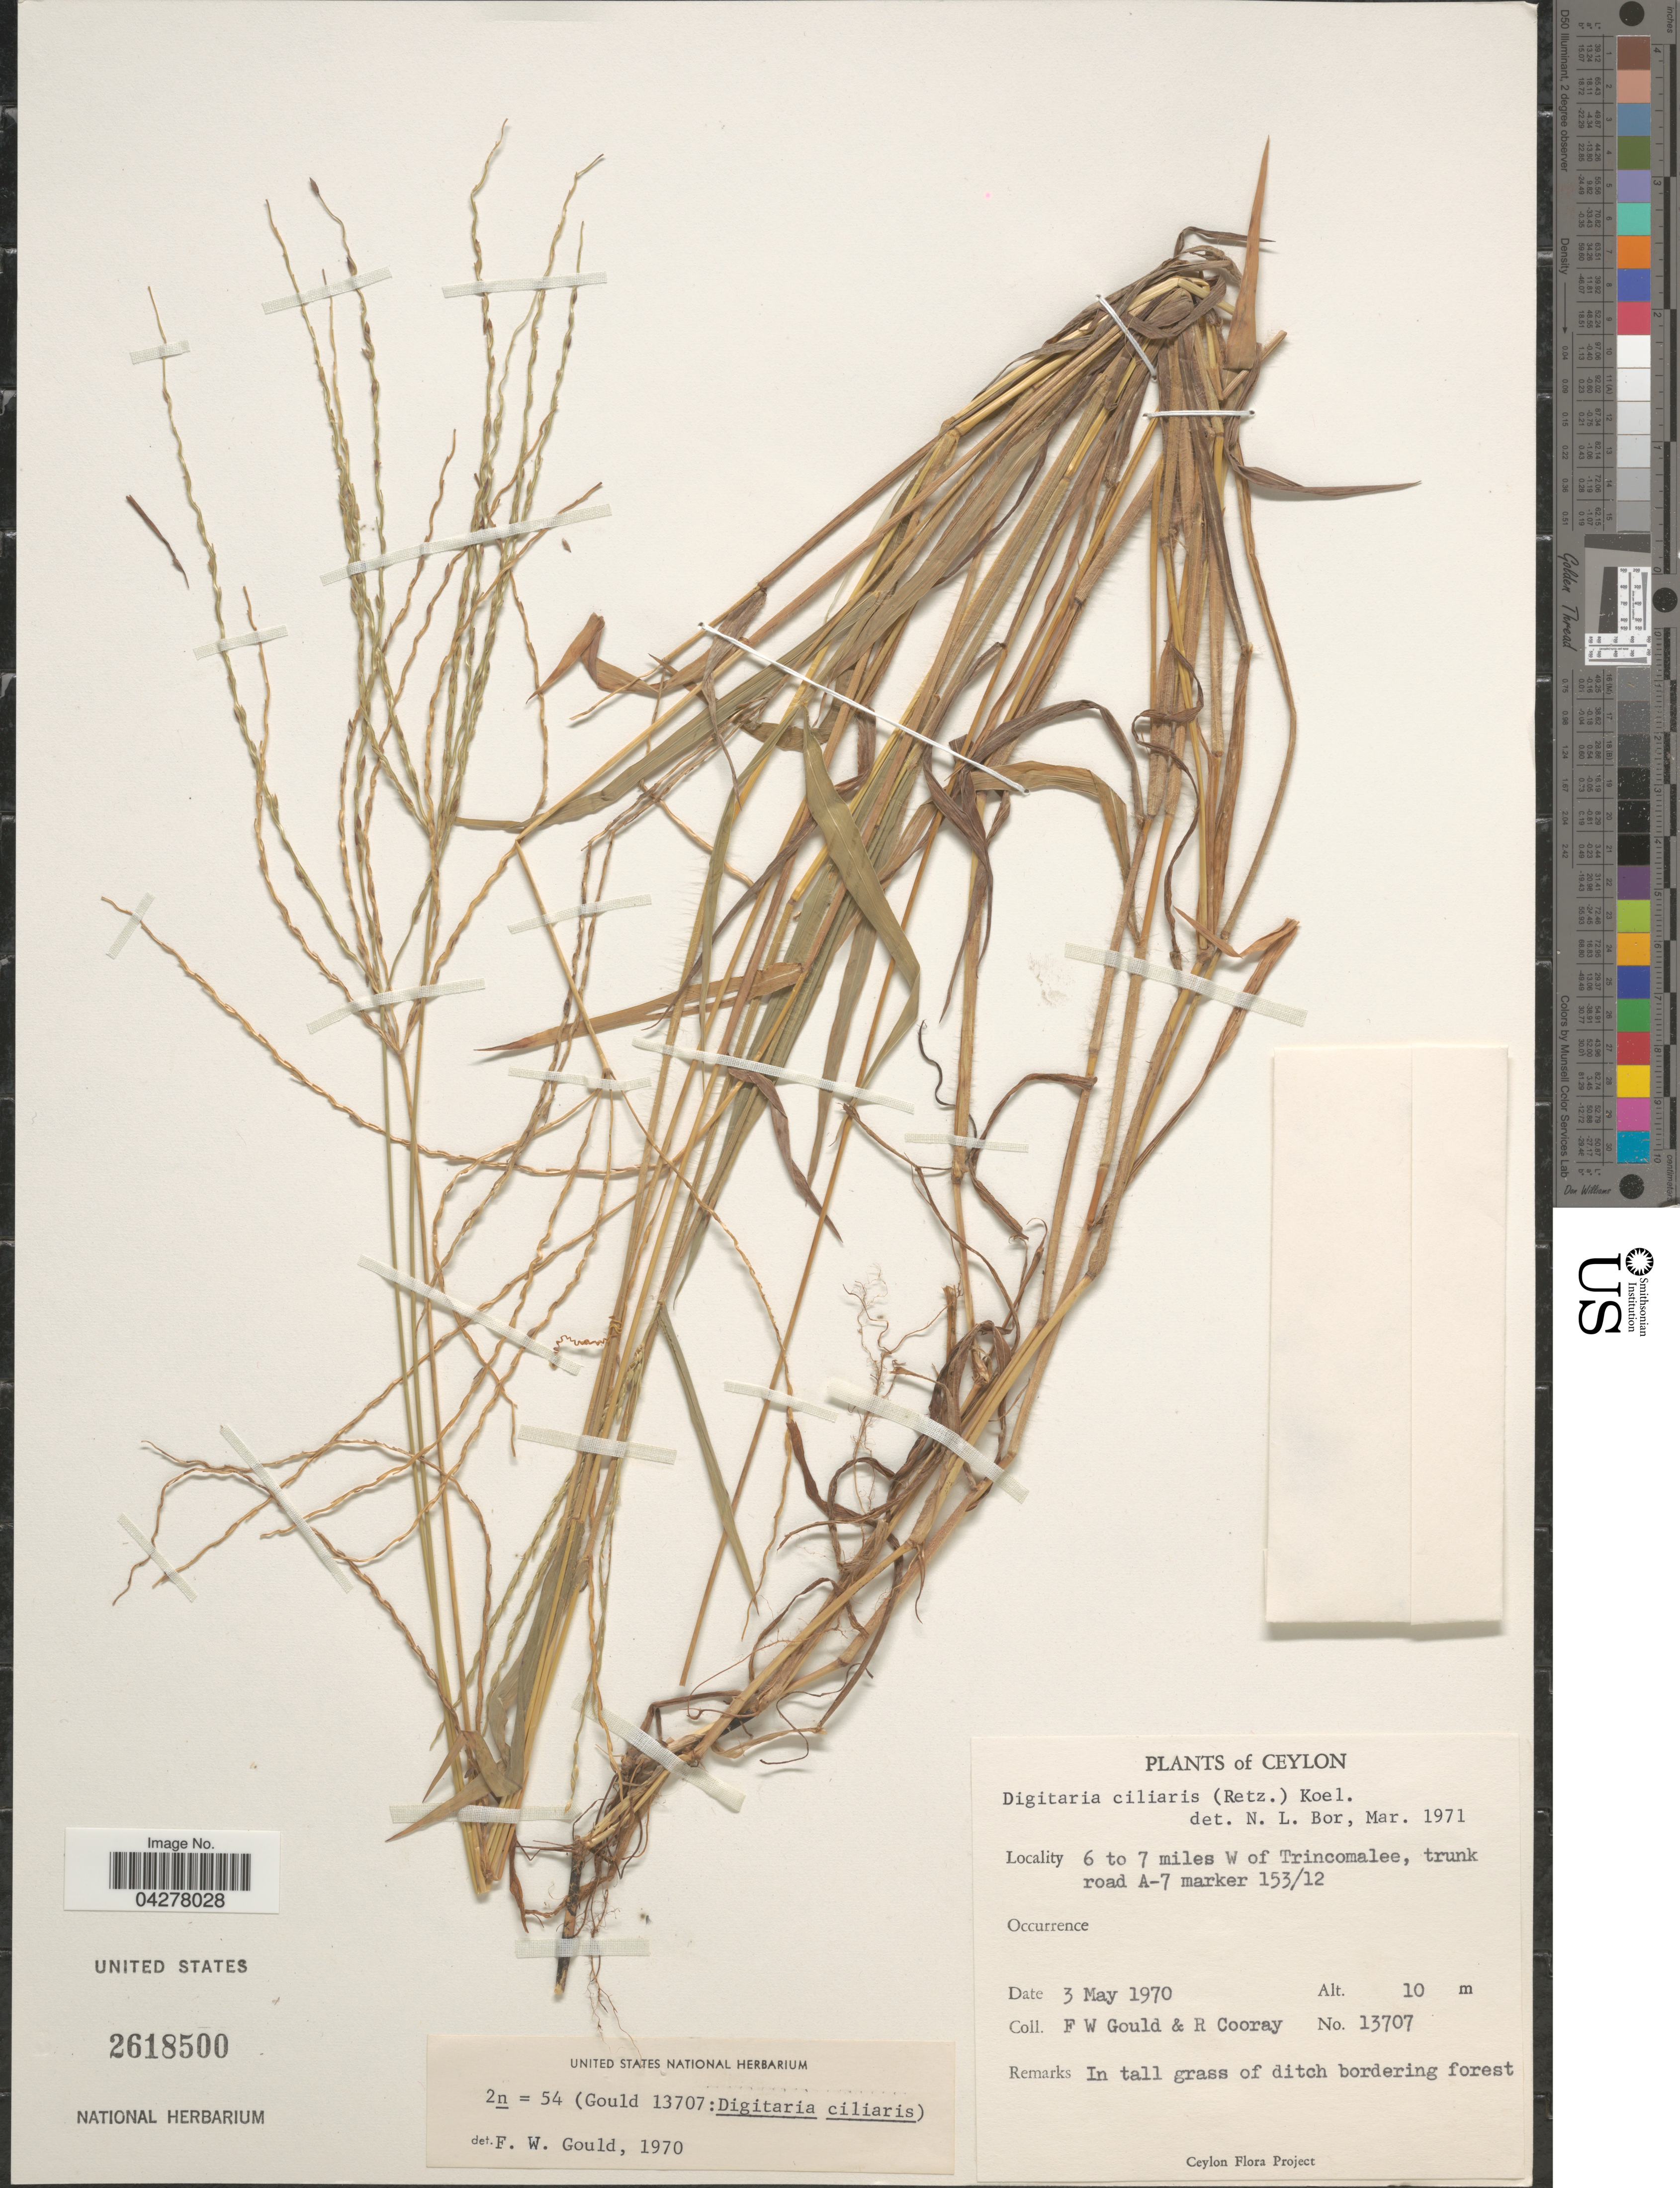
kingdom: Plantae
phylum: Tracheophyta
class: Liliopsida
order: Poales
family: Poaceae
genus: Digitaria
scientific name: Digitaria ciliaris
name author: (Retz.) Koeler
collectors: F. W. Gould & R. Cooray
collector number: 13707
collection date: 1970-05-03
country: Sri Lanka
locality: Ceylon. 6 to 7 miles W of Trincomalee, trunk road A-7 marker 153/12.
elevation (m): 10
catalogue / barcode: US 2618500